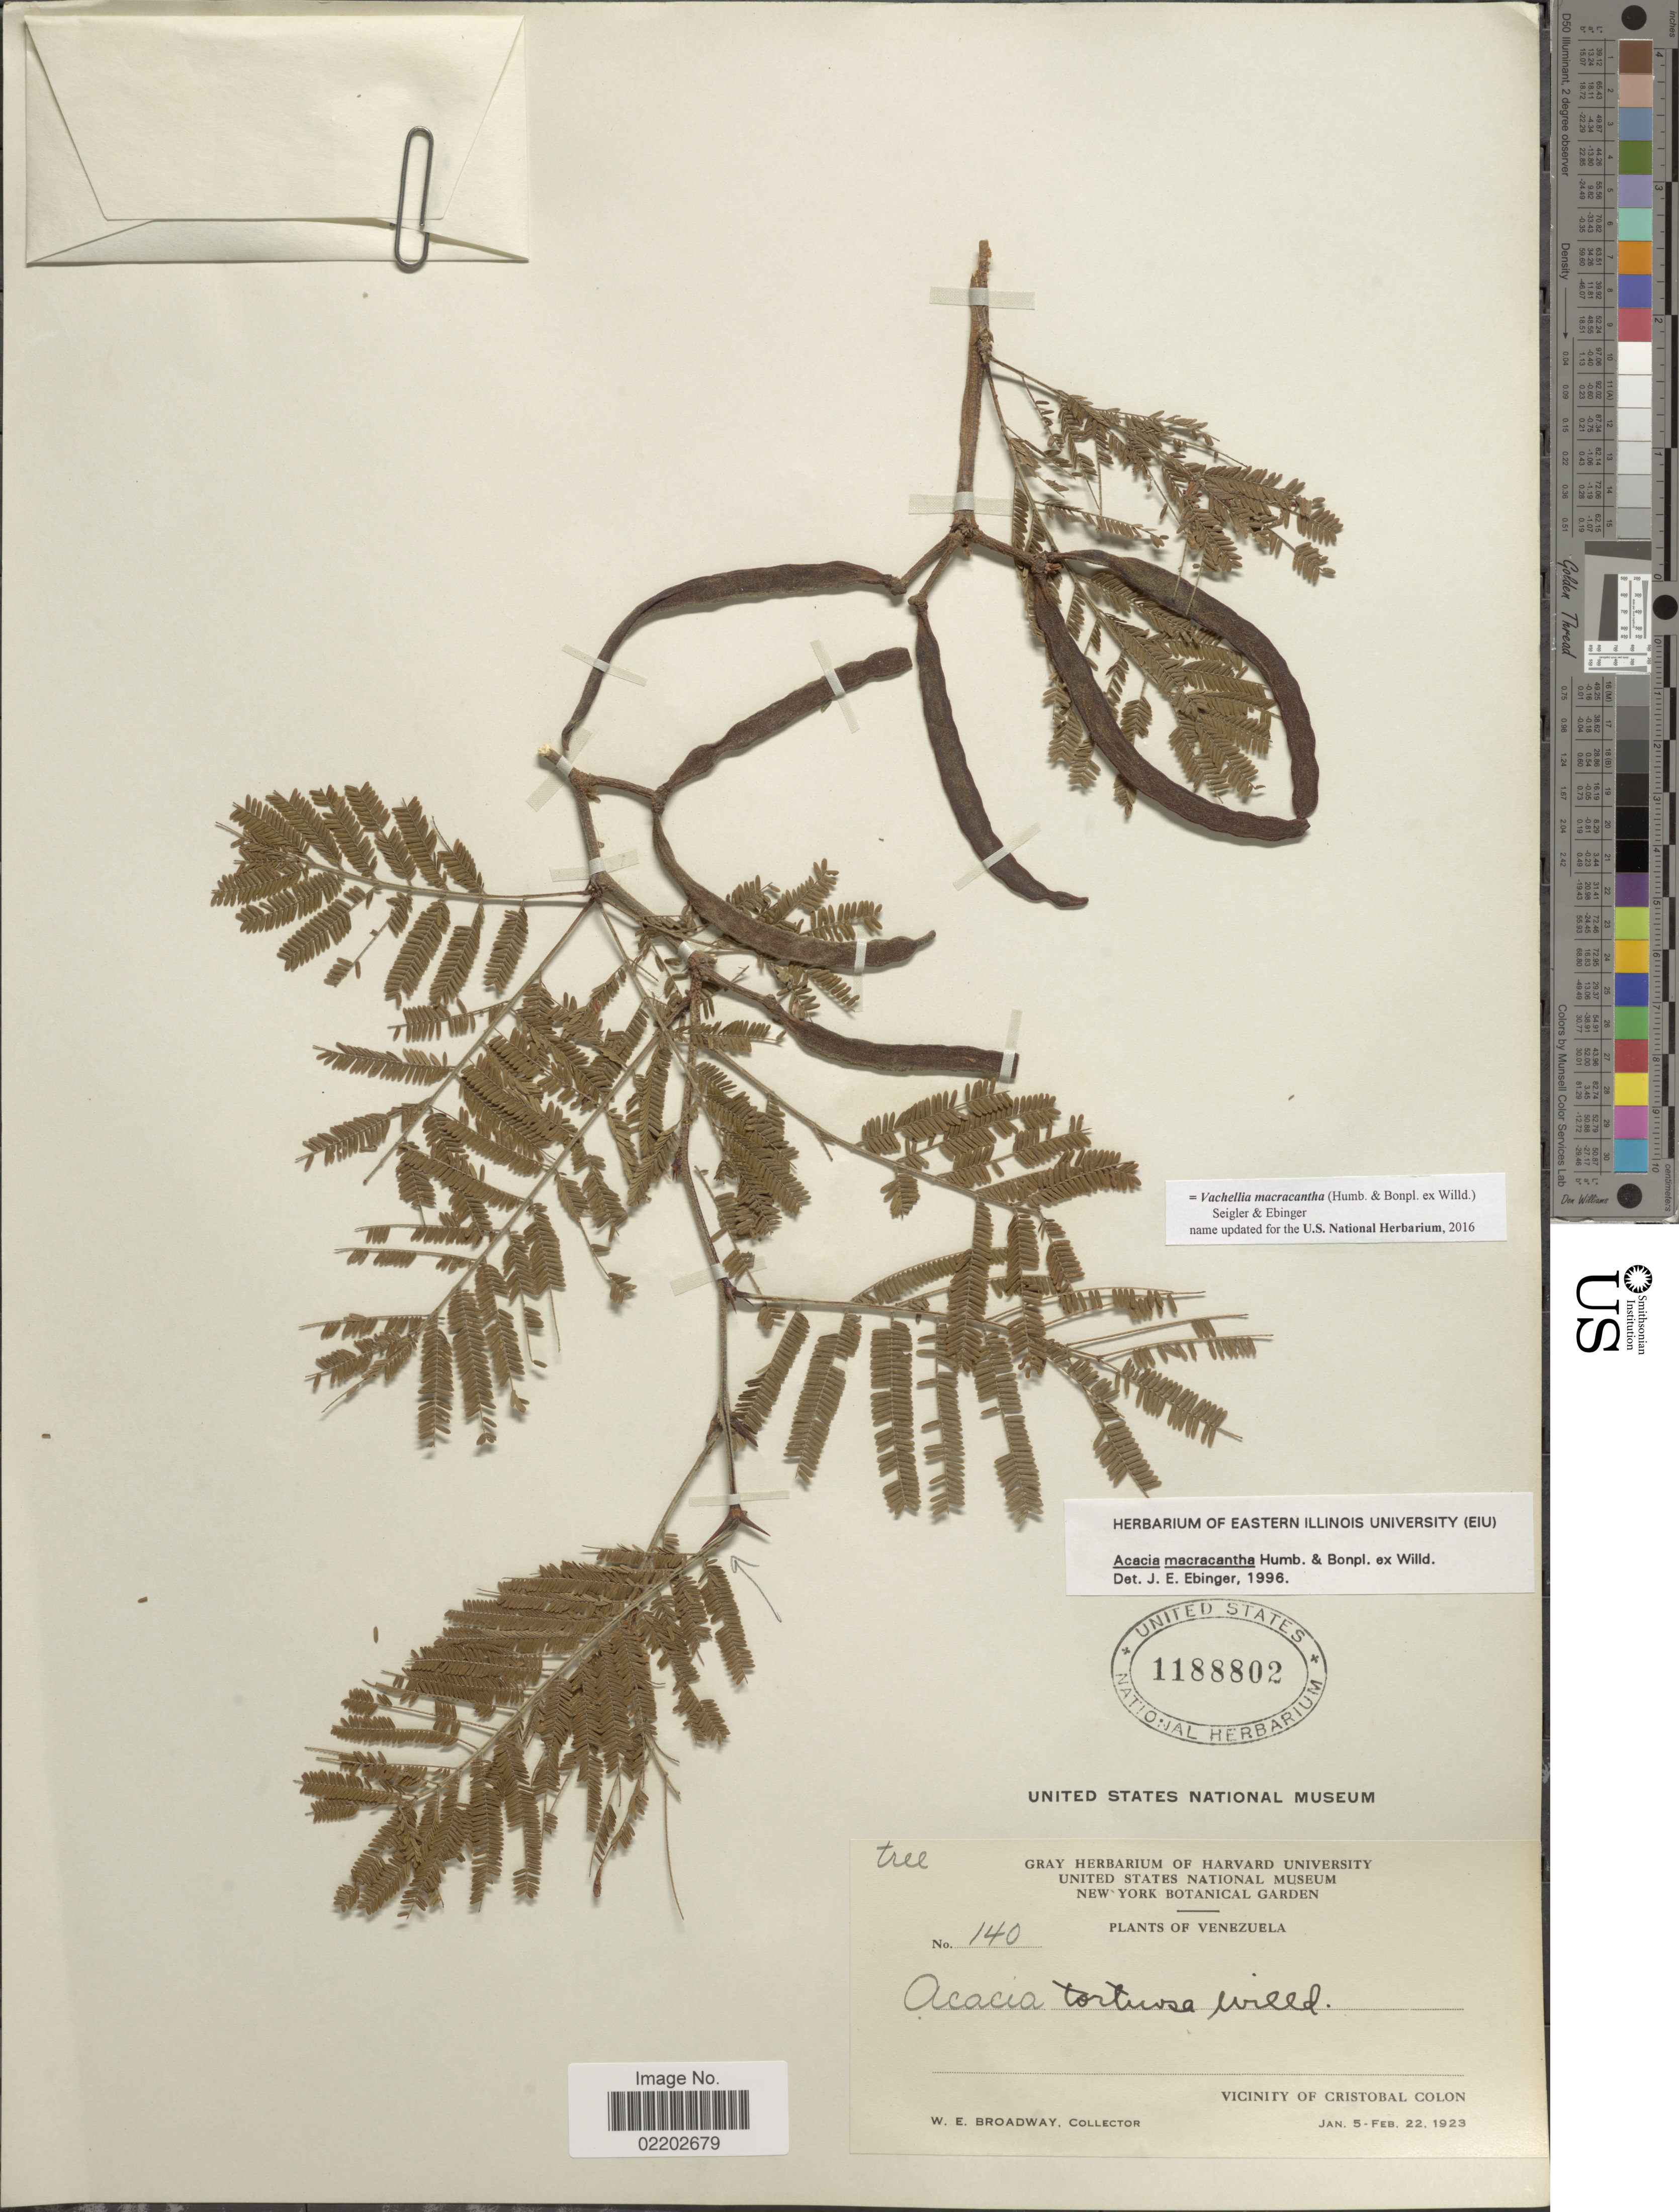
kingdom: Plantae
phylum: Tracheophyta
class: Magnoliopsida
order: Fabales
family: Fabaceae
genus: Vachellia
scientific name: Vachellia macracantha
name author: (Humb. & Bonpl. ex Willd.) Seigler & Ebinger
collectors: W. E. Broadway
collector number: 140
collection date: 1923-01-05/1923-02-22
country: Venezuela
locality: Vicinity of Cristobal Colon.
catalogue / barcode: US 1188802